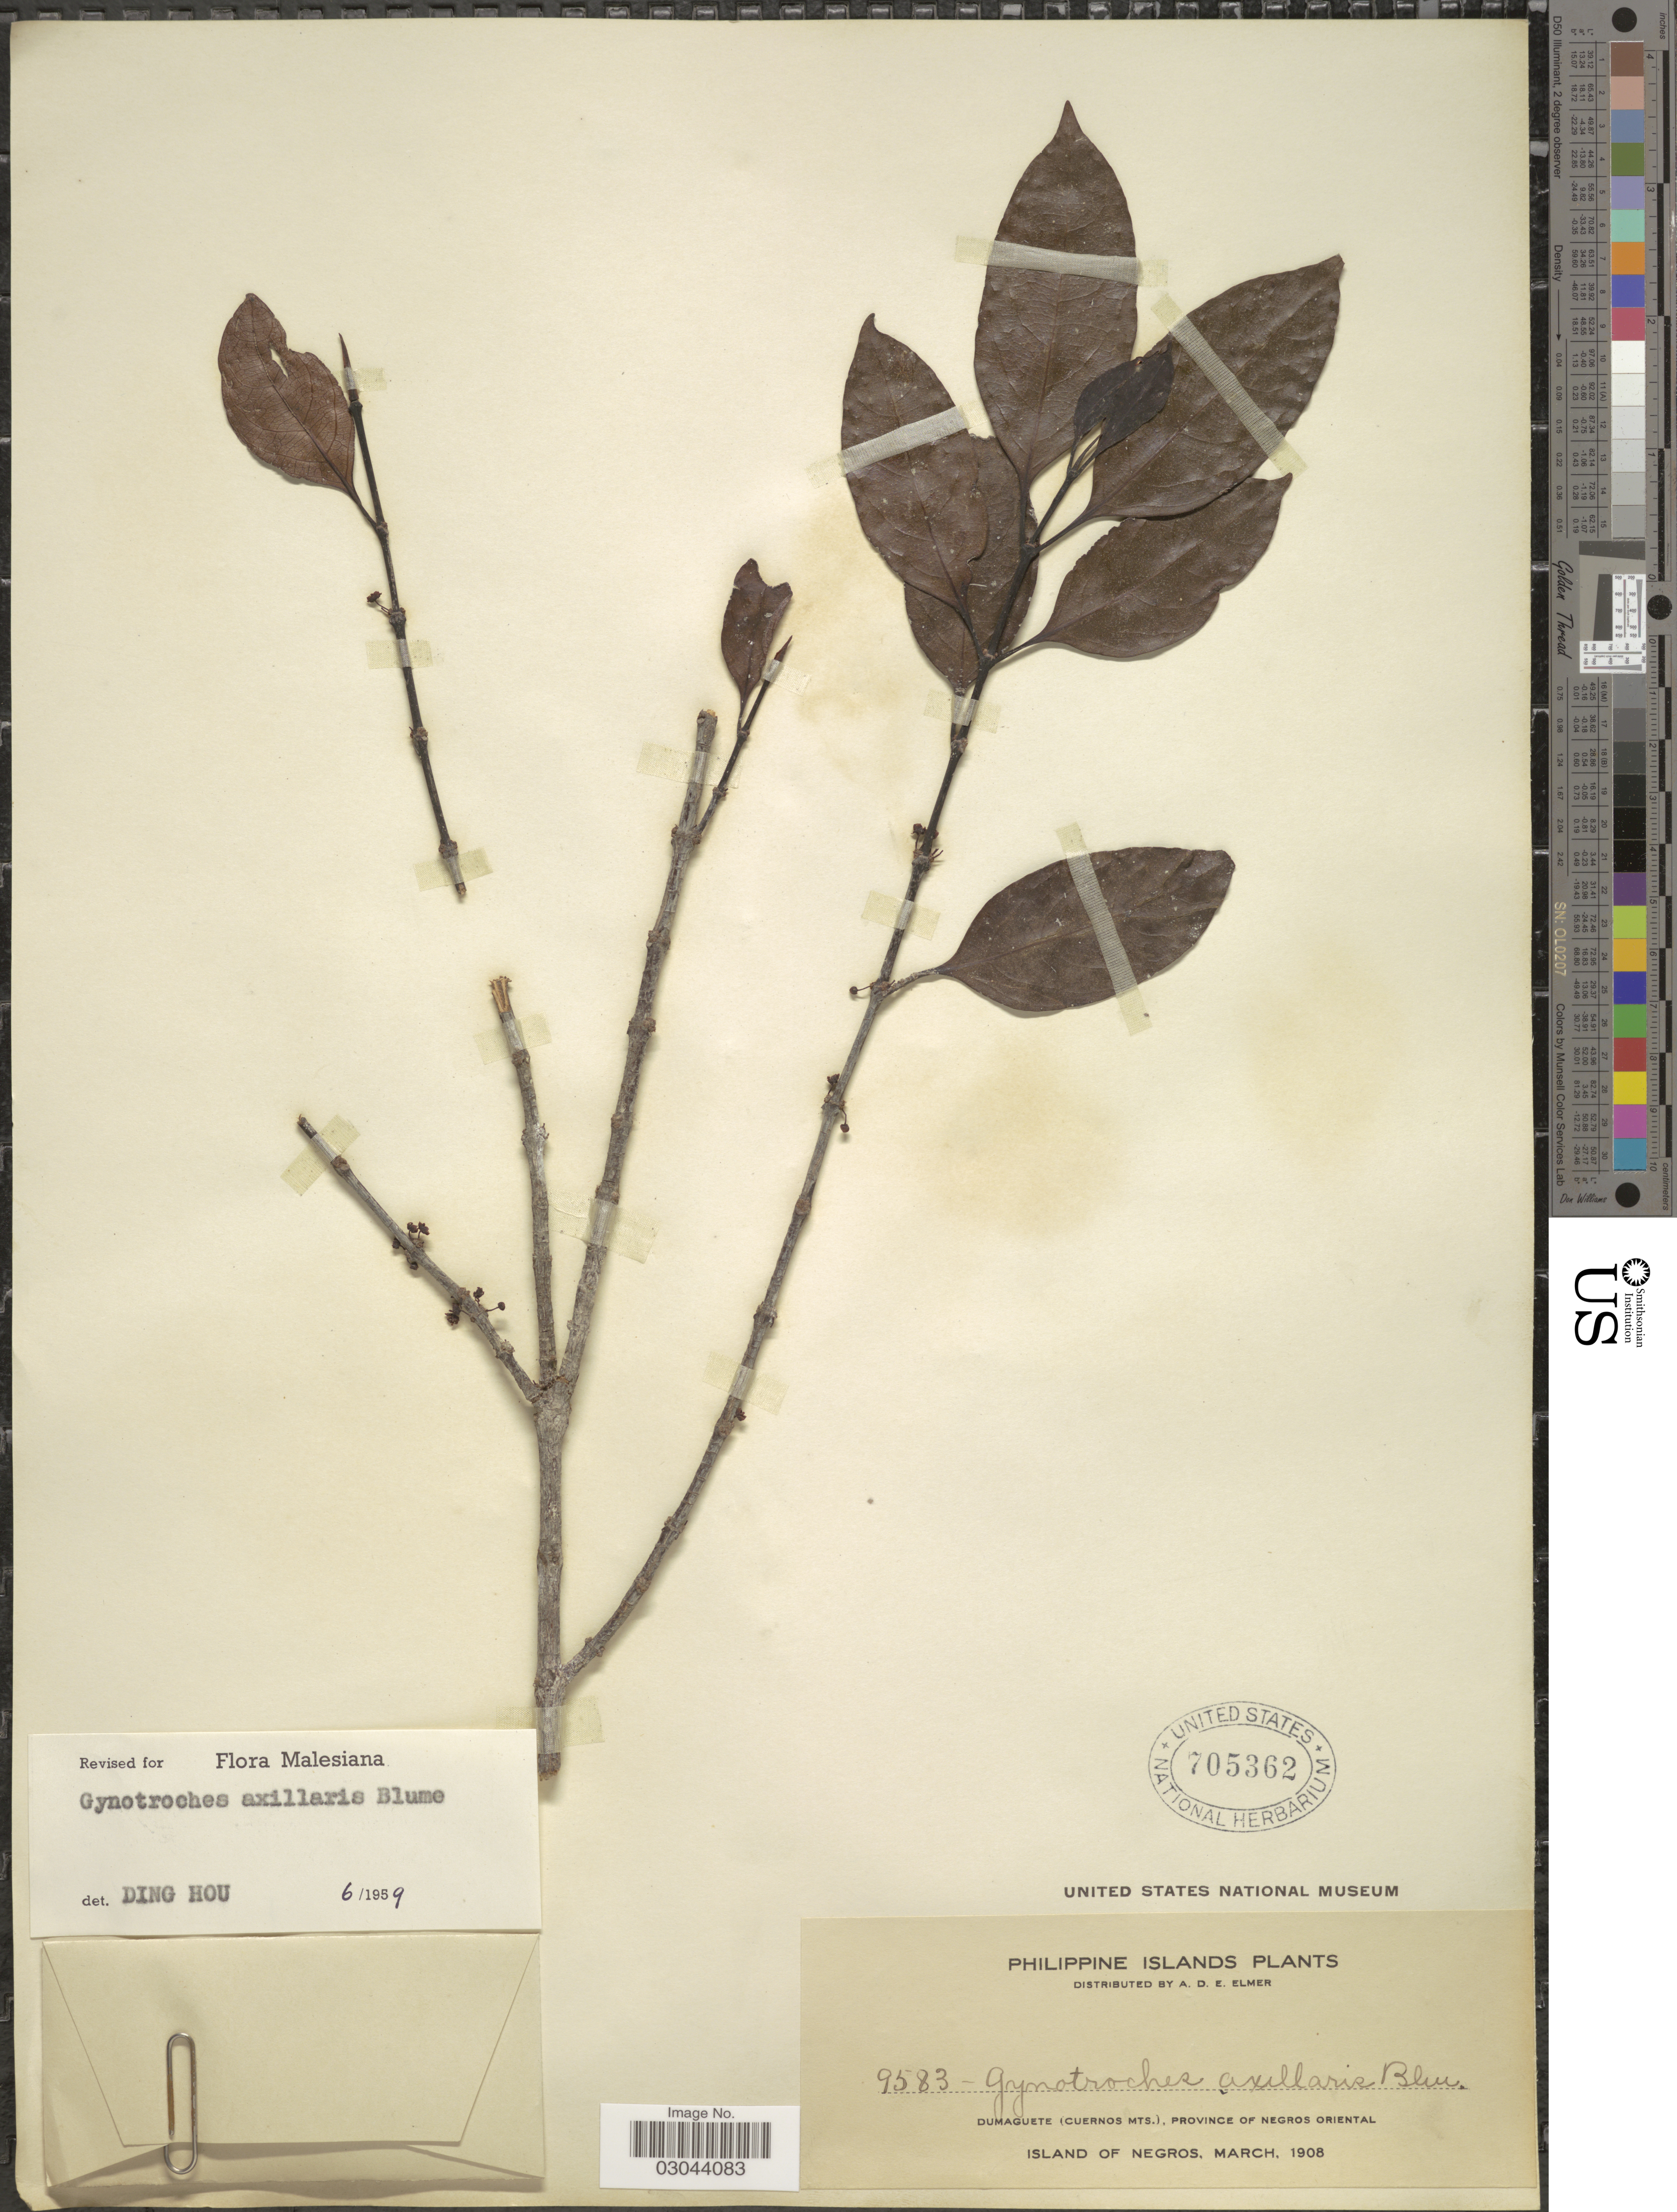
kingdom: Plantae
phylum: Tracheophyta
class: Magnoliopsida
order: Malpighiales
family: Rhizophoraceae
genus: Gynotroches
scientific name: Gynotroches axillaris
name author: Blume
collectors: A. D. E. Elmer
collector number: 9583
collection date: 1908-03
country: Philippines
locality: Dumaguete (Cuernos Mts.), province of Negros Oriental. Island of Negros.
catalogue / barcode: US 705362